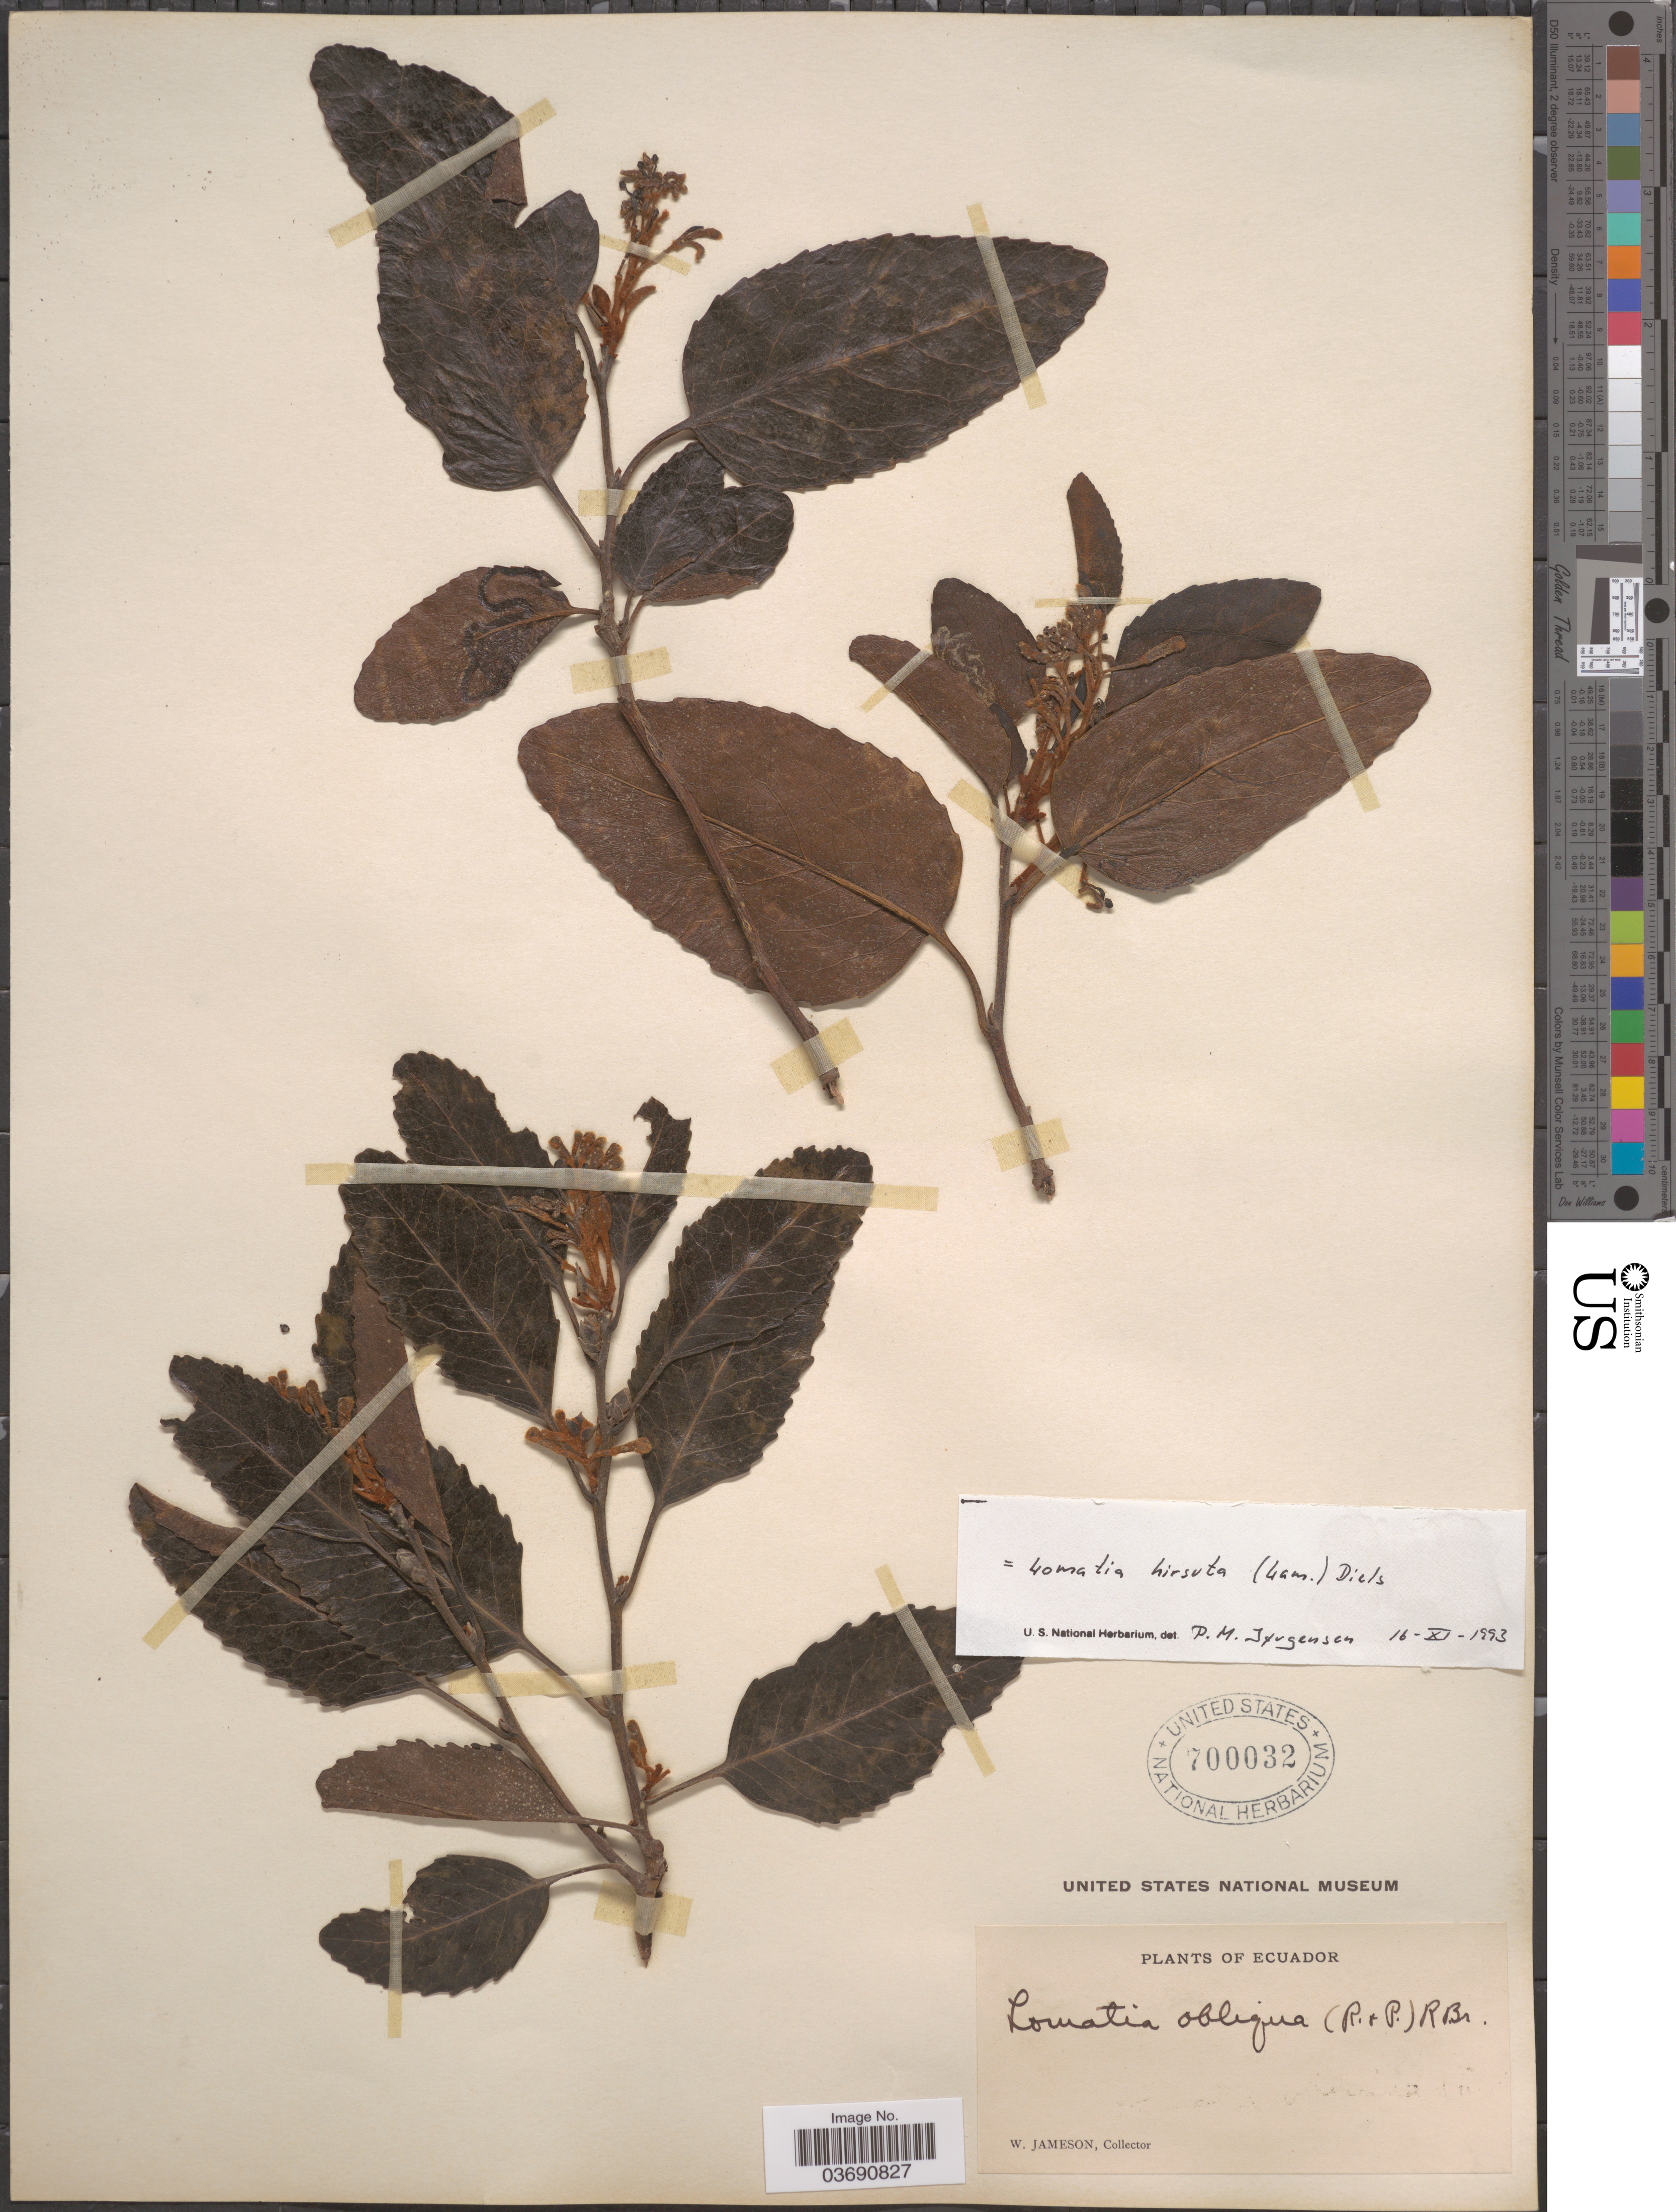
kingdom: Plantae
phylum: Tracheophyta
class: Magnoliopsida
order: Proteales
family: Proteaceae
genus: Lomatia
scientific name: Lomatia hirsuta subsp. hirsuta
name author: (Lam.) Diels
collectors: W. Jameson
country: Ecuador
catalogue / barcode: US 700032